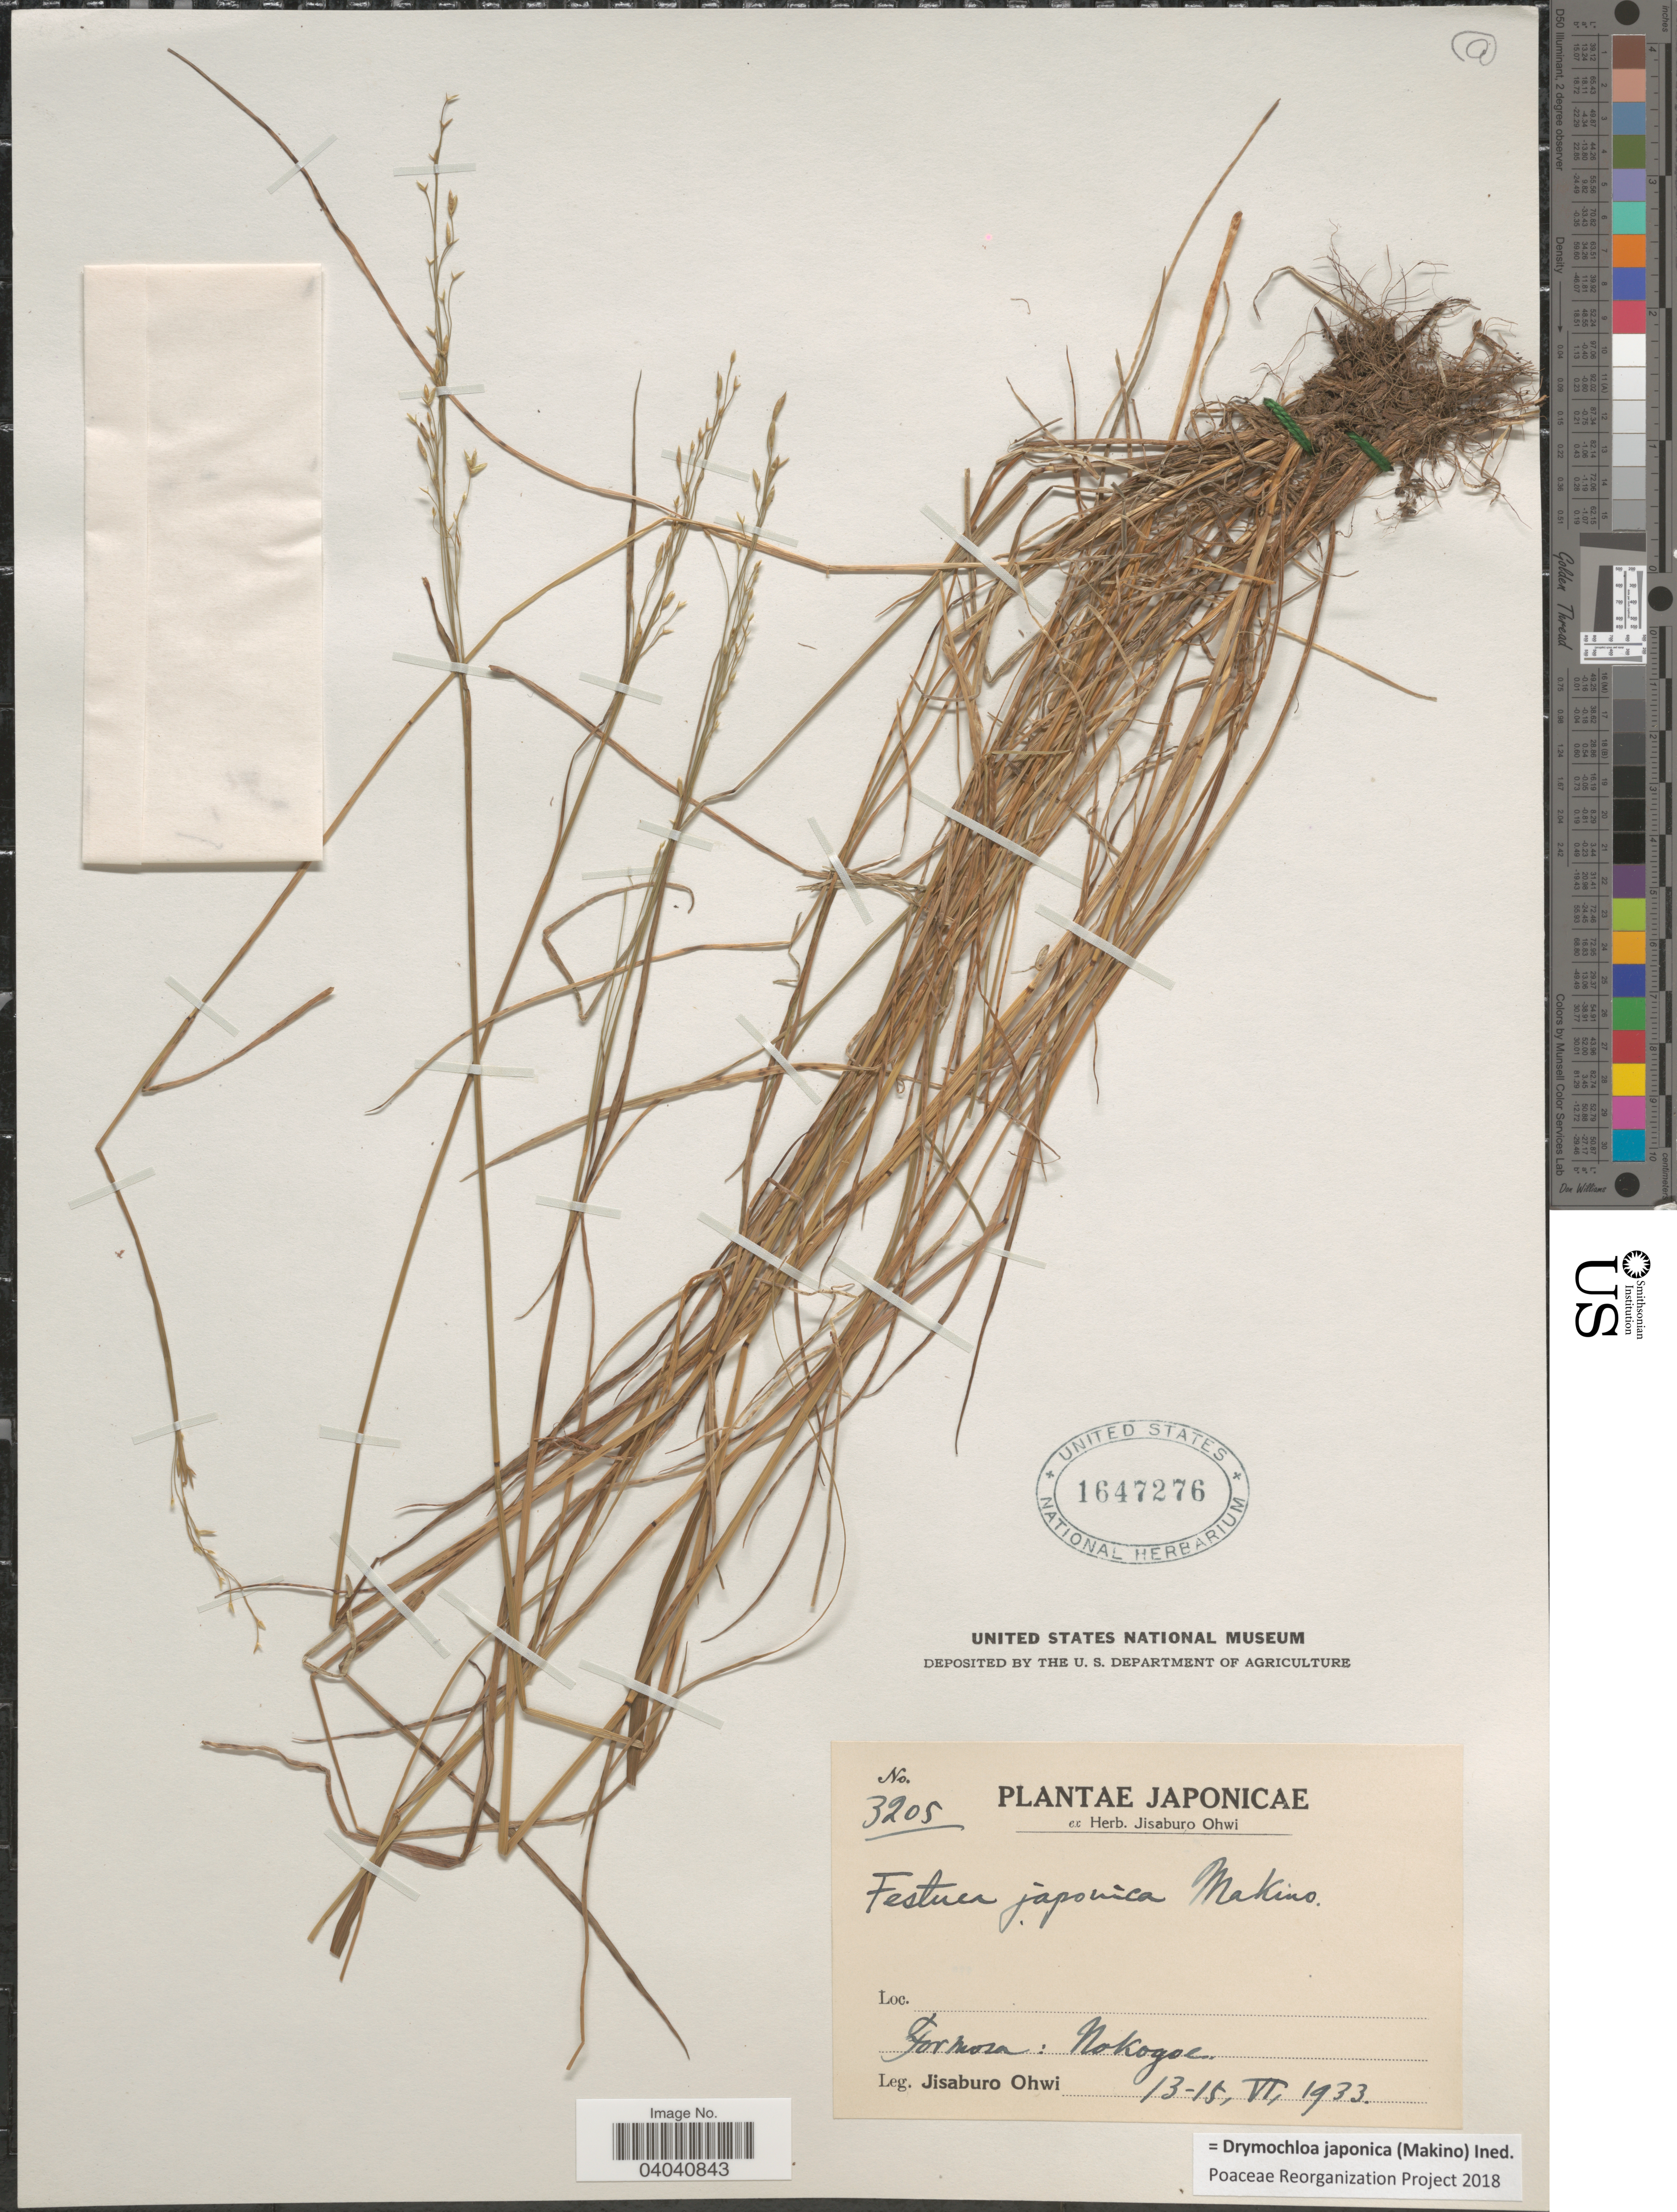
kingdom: Plantae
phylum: Tracheophyta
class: Liliopsida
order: Poales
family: Poaceae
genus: Drymochloa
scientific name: Drymochloa japonic (Makino) ined.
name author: (Makino)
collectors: J. Ohwi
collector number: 3205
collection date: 1933-06-13/1933-06-15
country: Taiwan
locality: Japonicae. Formosa: Nokogoe.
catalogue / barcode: US 1647276